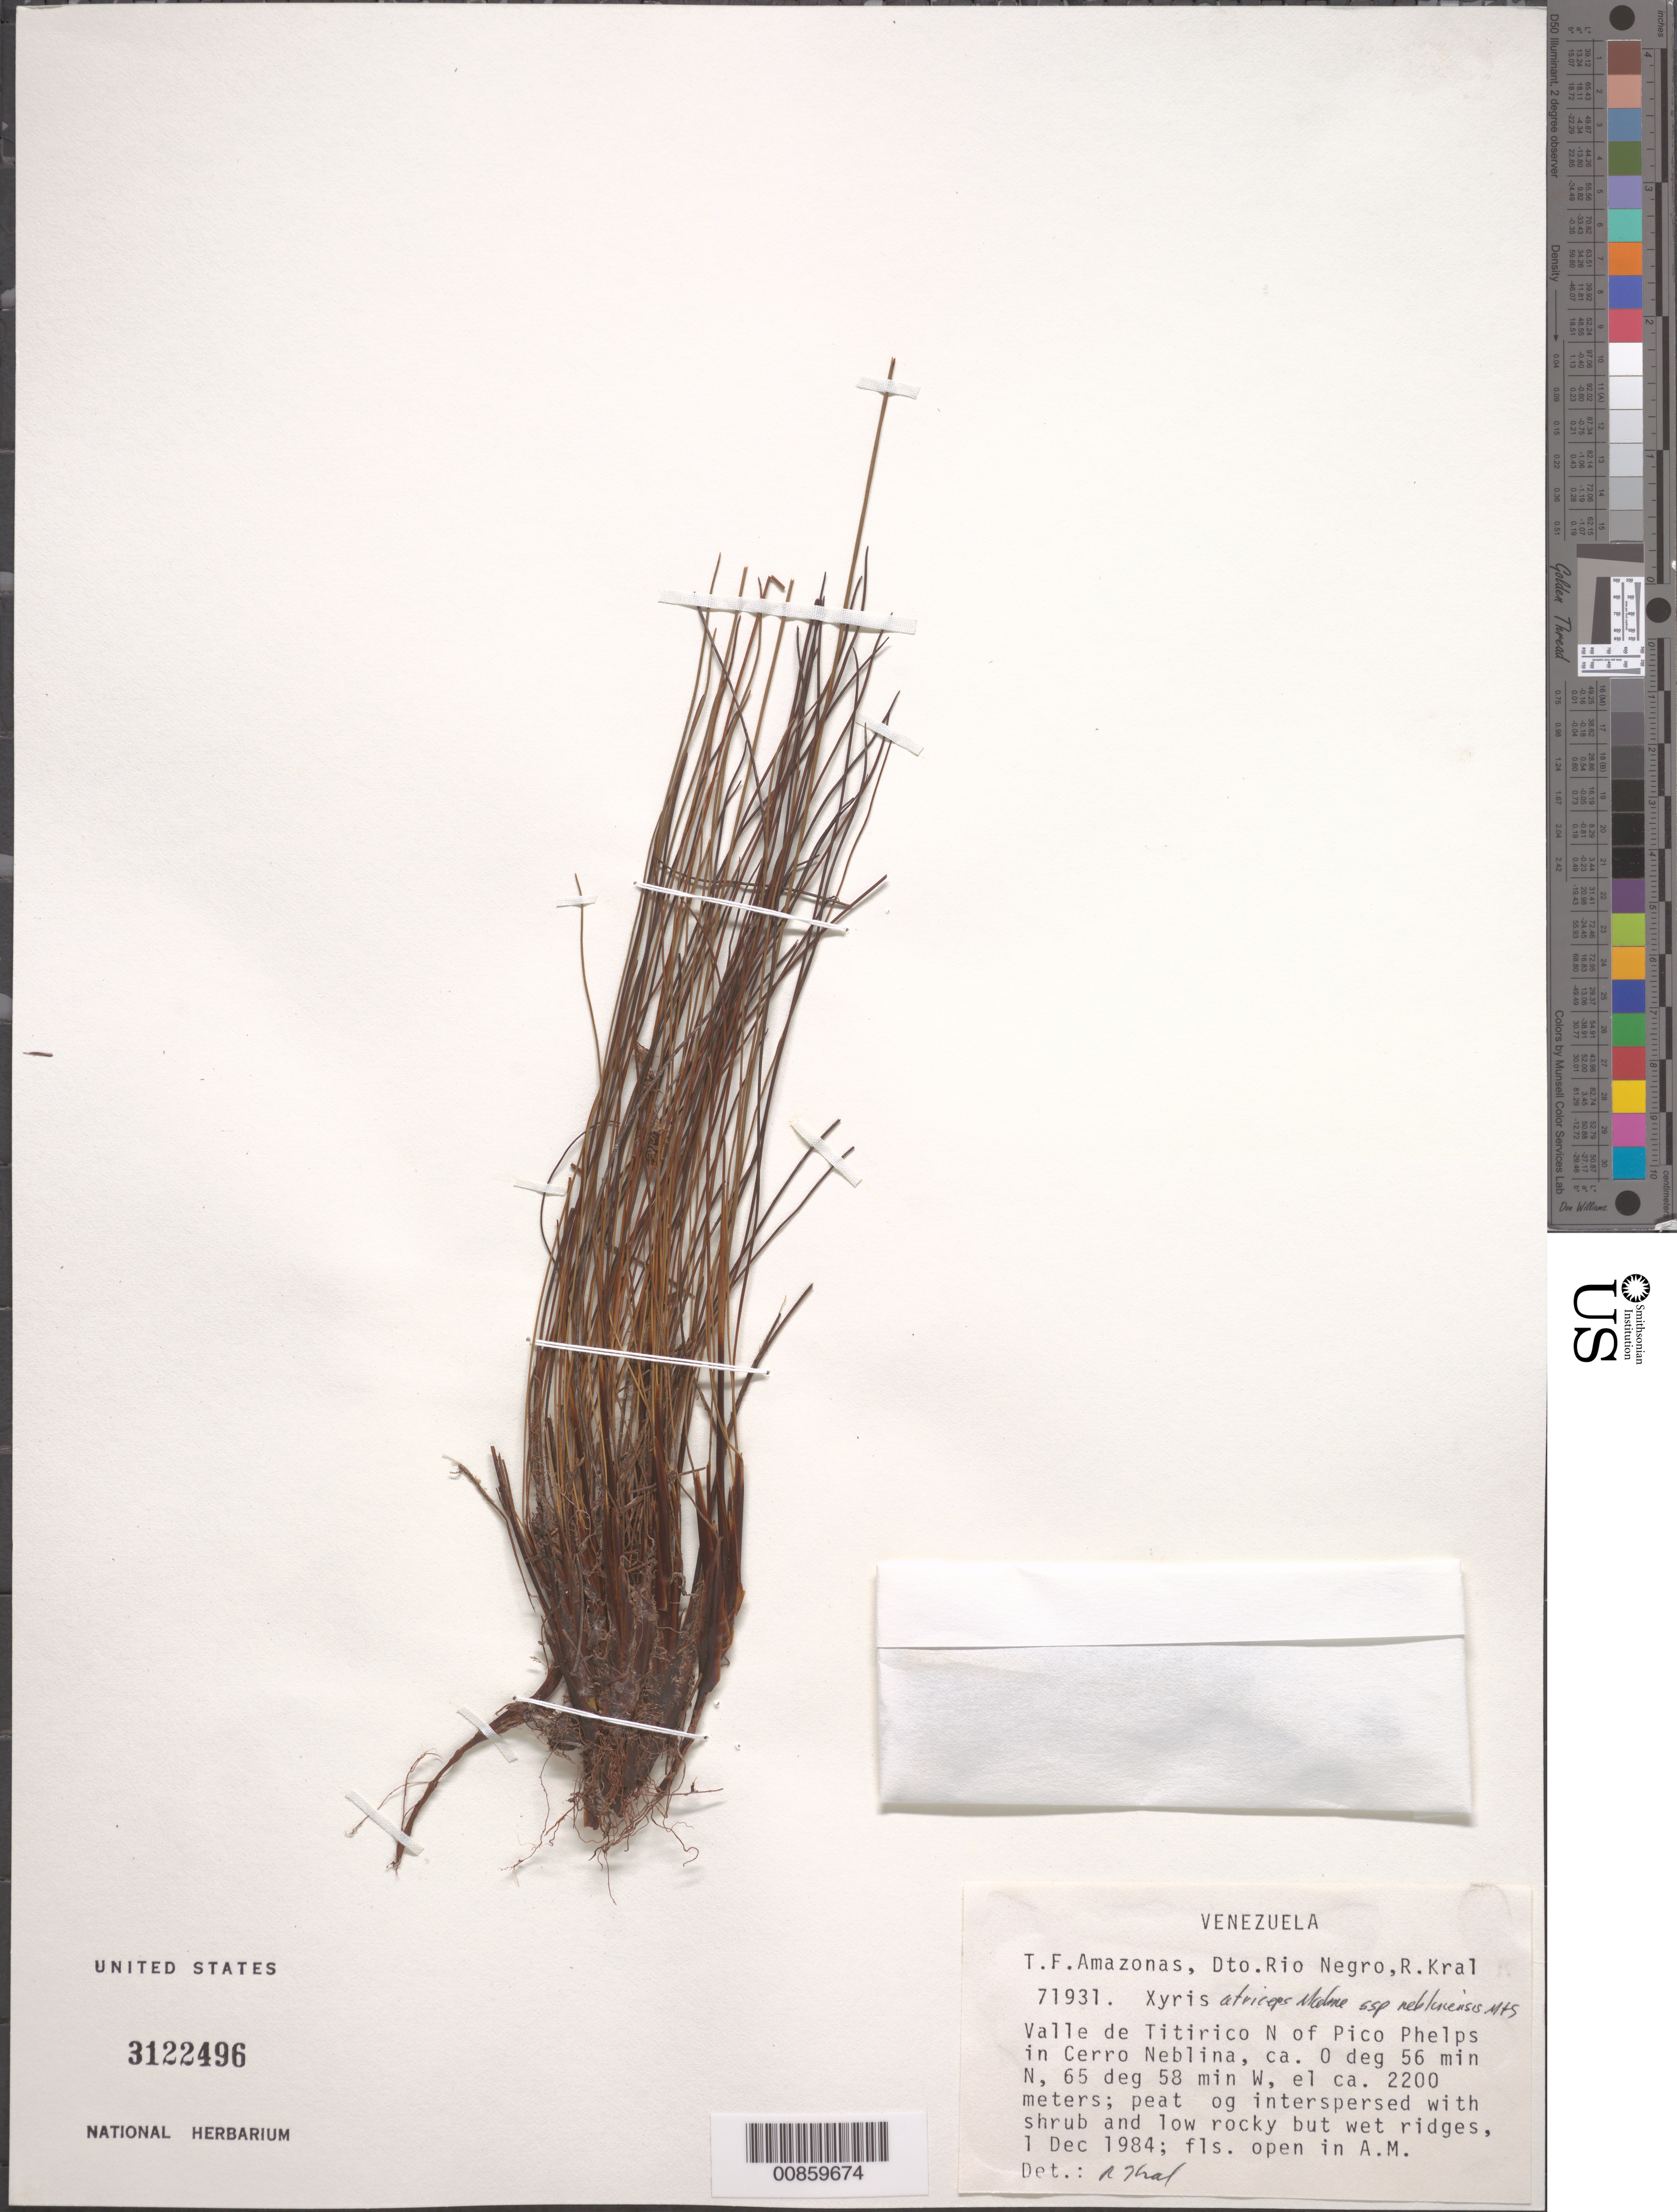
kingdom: Plantae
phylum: Tracheophyta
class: Liliopsida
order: Poales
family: Xyridaceae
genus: Xyris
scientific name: Xyris atriceps subsp. neblinensis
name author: Maguire & L.B. Sm.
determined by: Kral, Robert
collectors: R. Kral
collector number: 71931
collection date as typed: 1-Dec-84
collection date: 1984-12-01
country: Venezuela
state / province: Amazonas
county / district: Río Negro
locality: Cerro Neblina, valle de Titirico, N of Pico Phelps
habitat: Peat bog interspersed with shrubs and low rocky, but wet, ridges.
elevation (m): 2200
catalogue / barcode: US 3122496